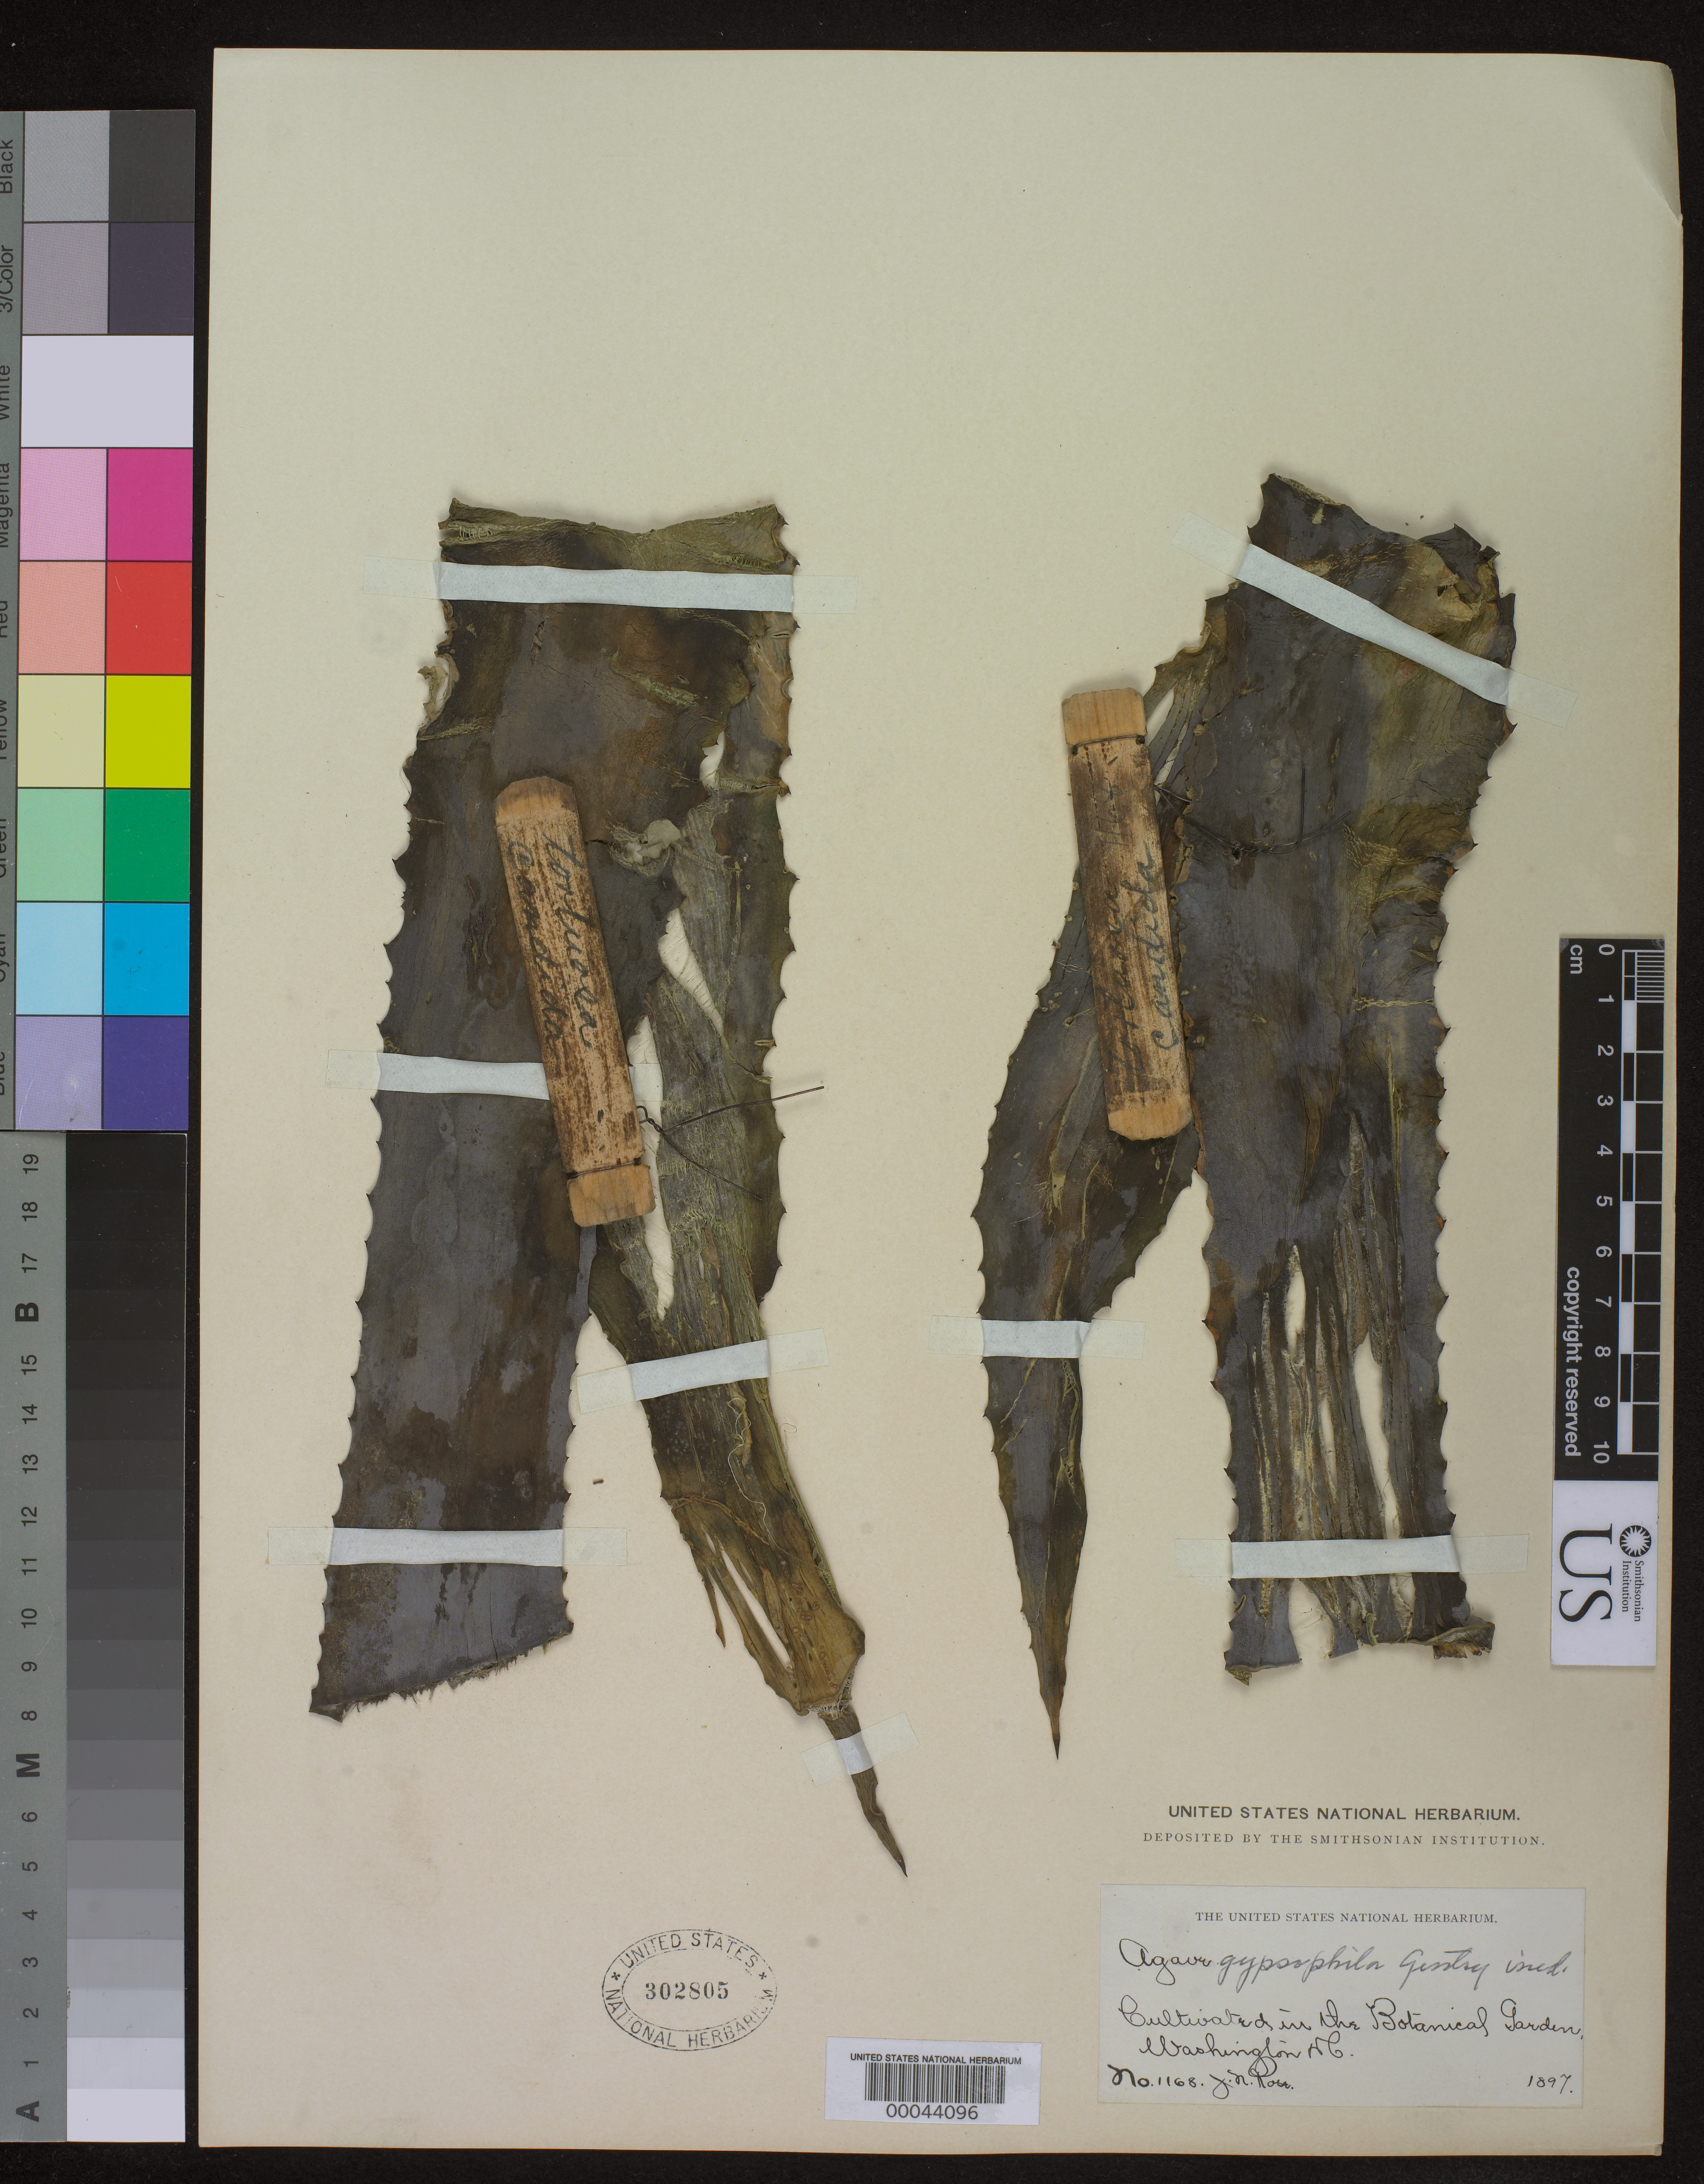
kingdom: Plantae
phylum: Tracheophyta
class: Liliopsida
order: Asparagales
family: Asparagaceae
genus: Agave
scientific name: Agave gypsophila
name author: Gentry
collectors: J. N. Rose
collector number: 1168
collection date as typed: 1897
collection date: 1897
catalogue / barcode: US 302805